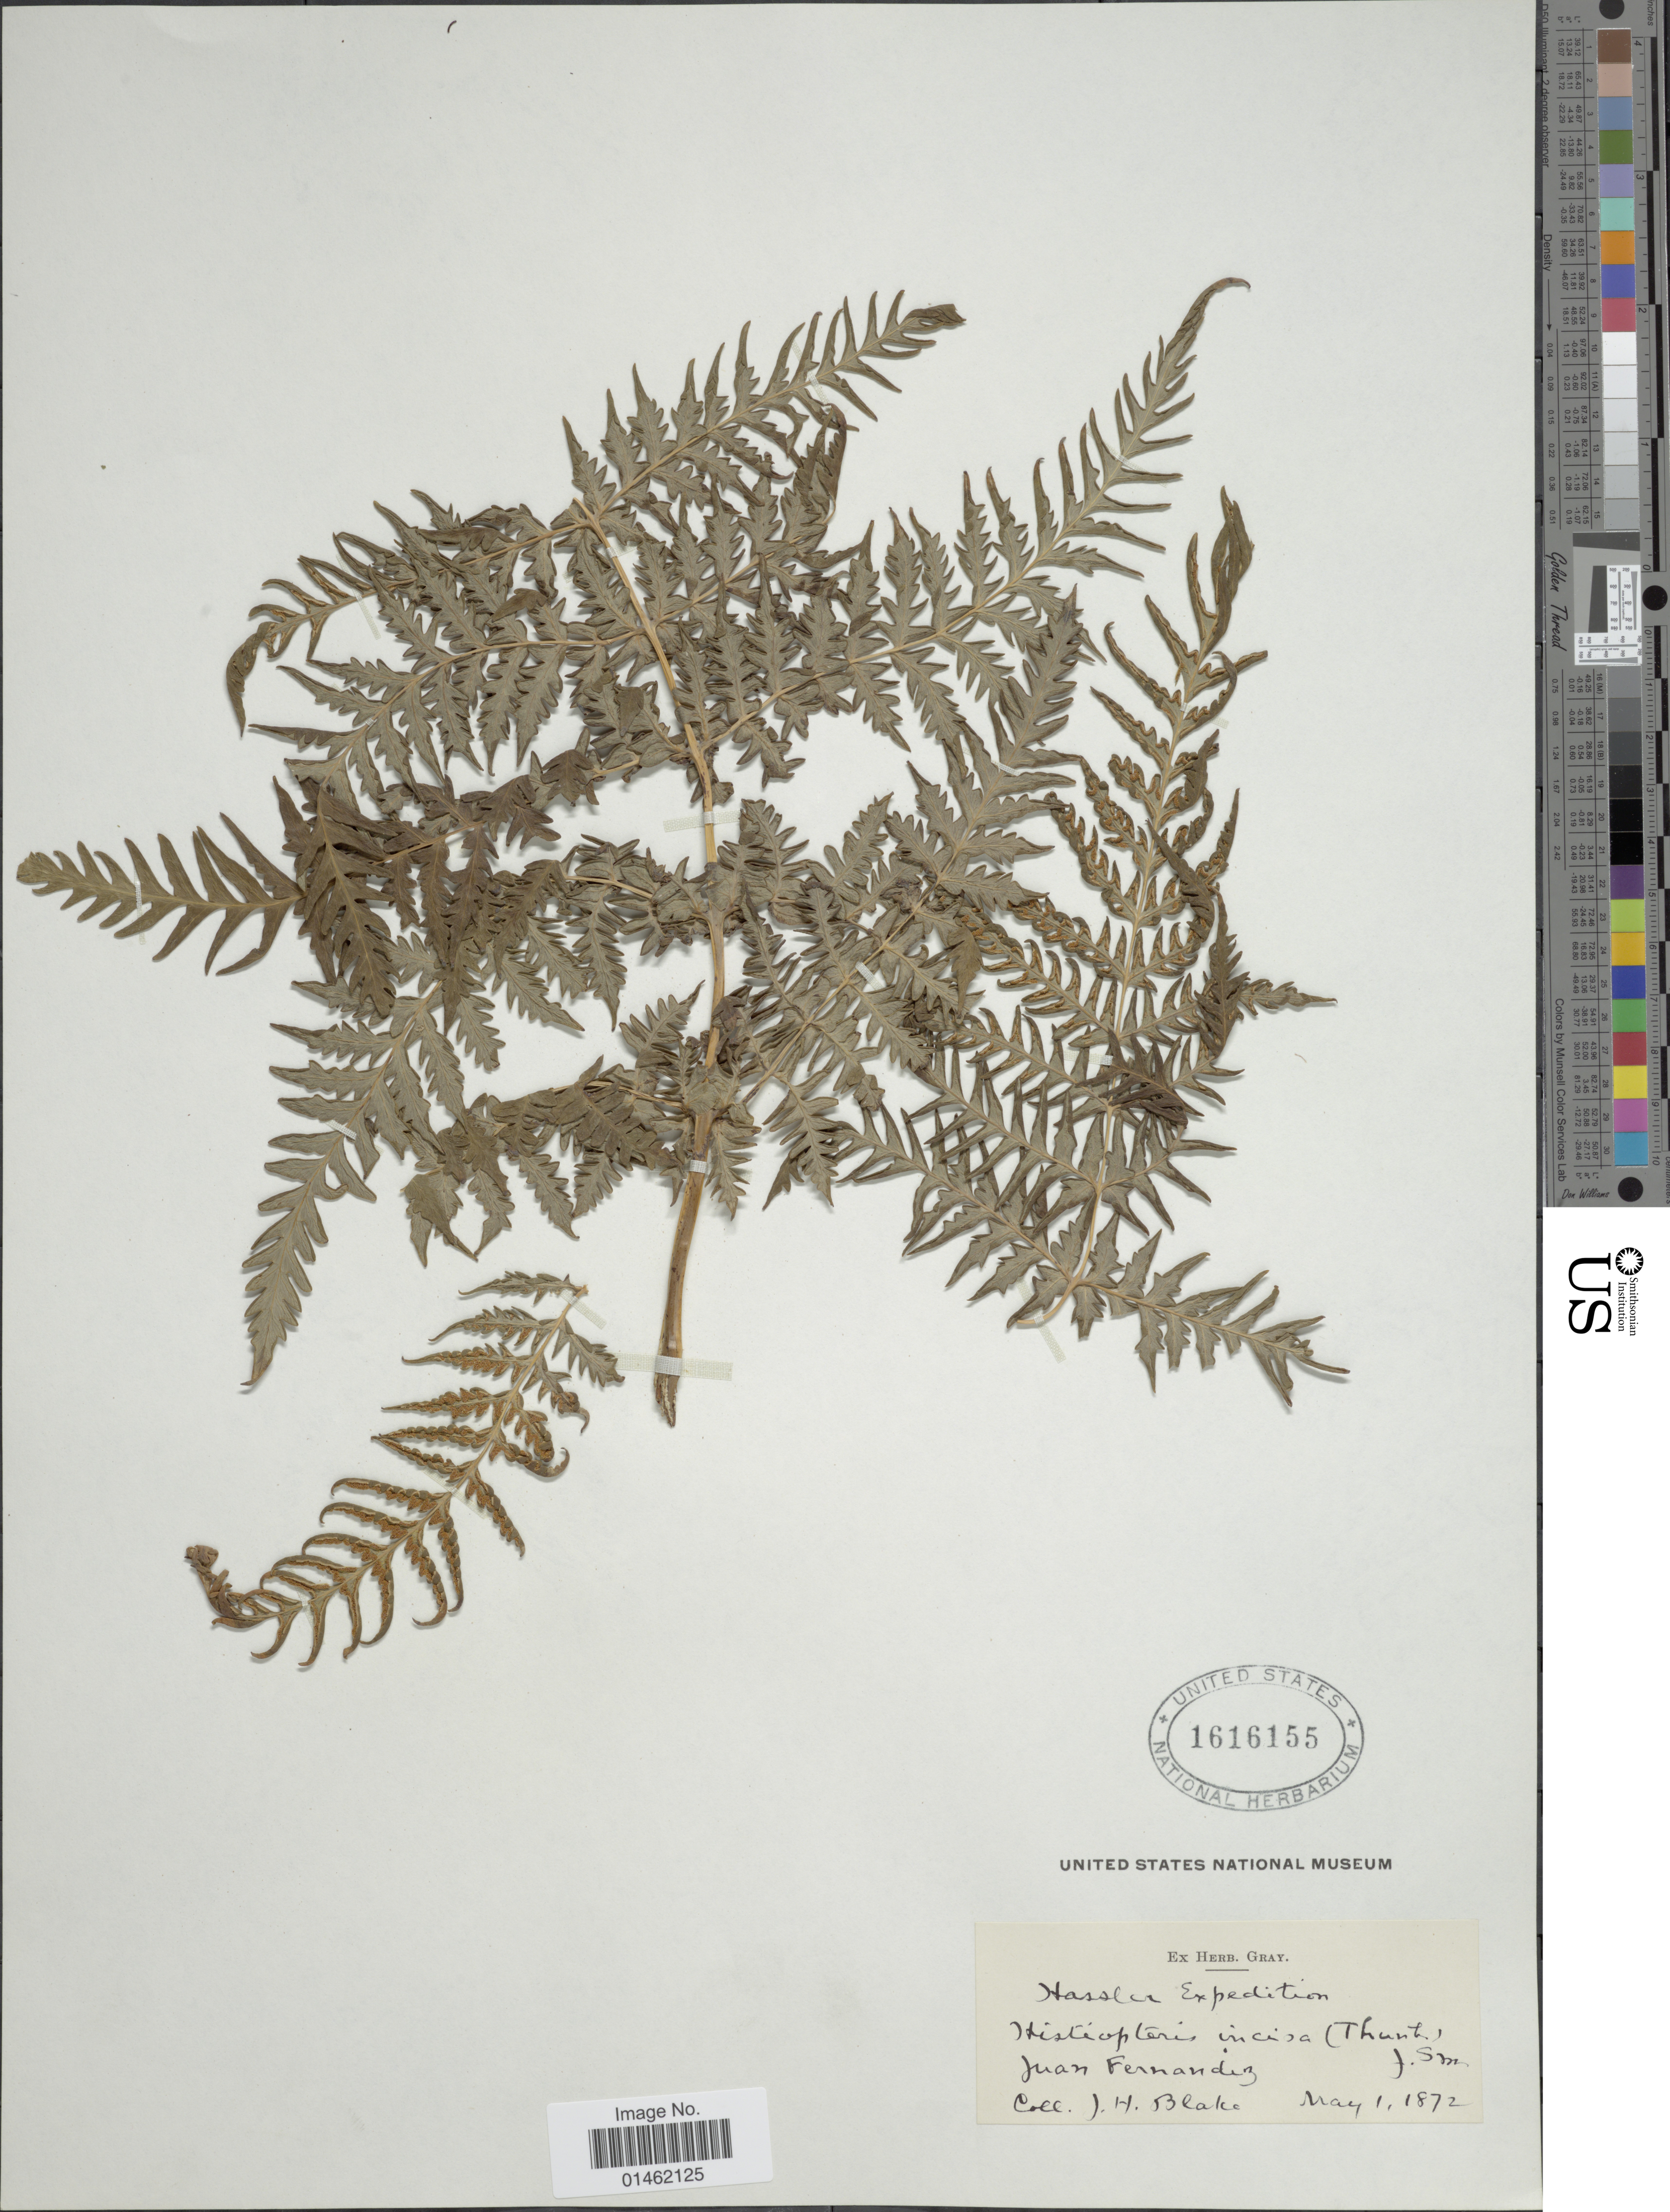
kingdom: Plantae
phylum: Tracheophyta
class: Polypodiopsida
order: Polypodiales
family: Dennstaedtiaceae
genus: Histiopteris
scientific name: Histiopteris incisa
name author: (Thunb.) J. Sm.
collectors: J. Blake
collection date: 1872-05-01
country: Chile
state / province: Valparaíso (V)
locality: Juan Fernandez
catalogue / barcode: US 1616155